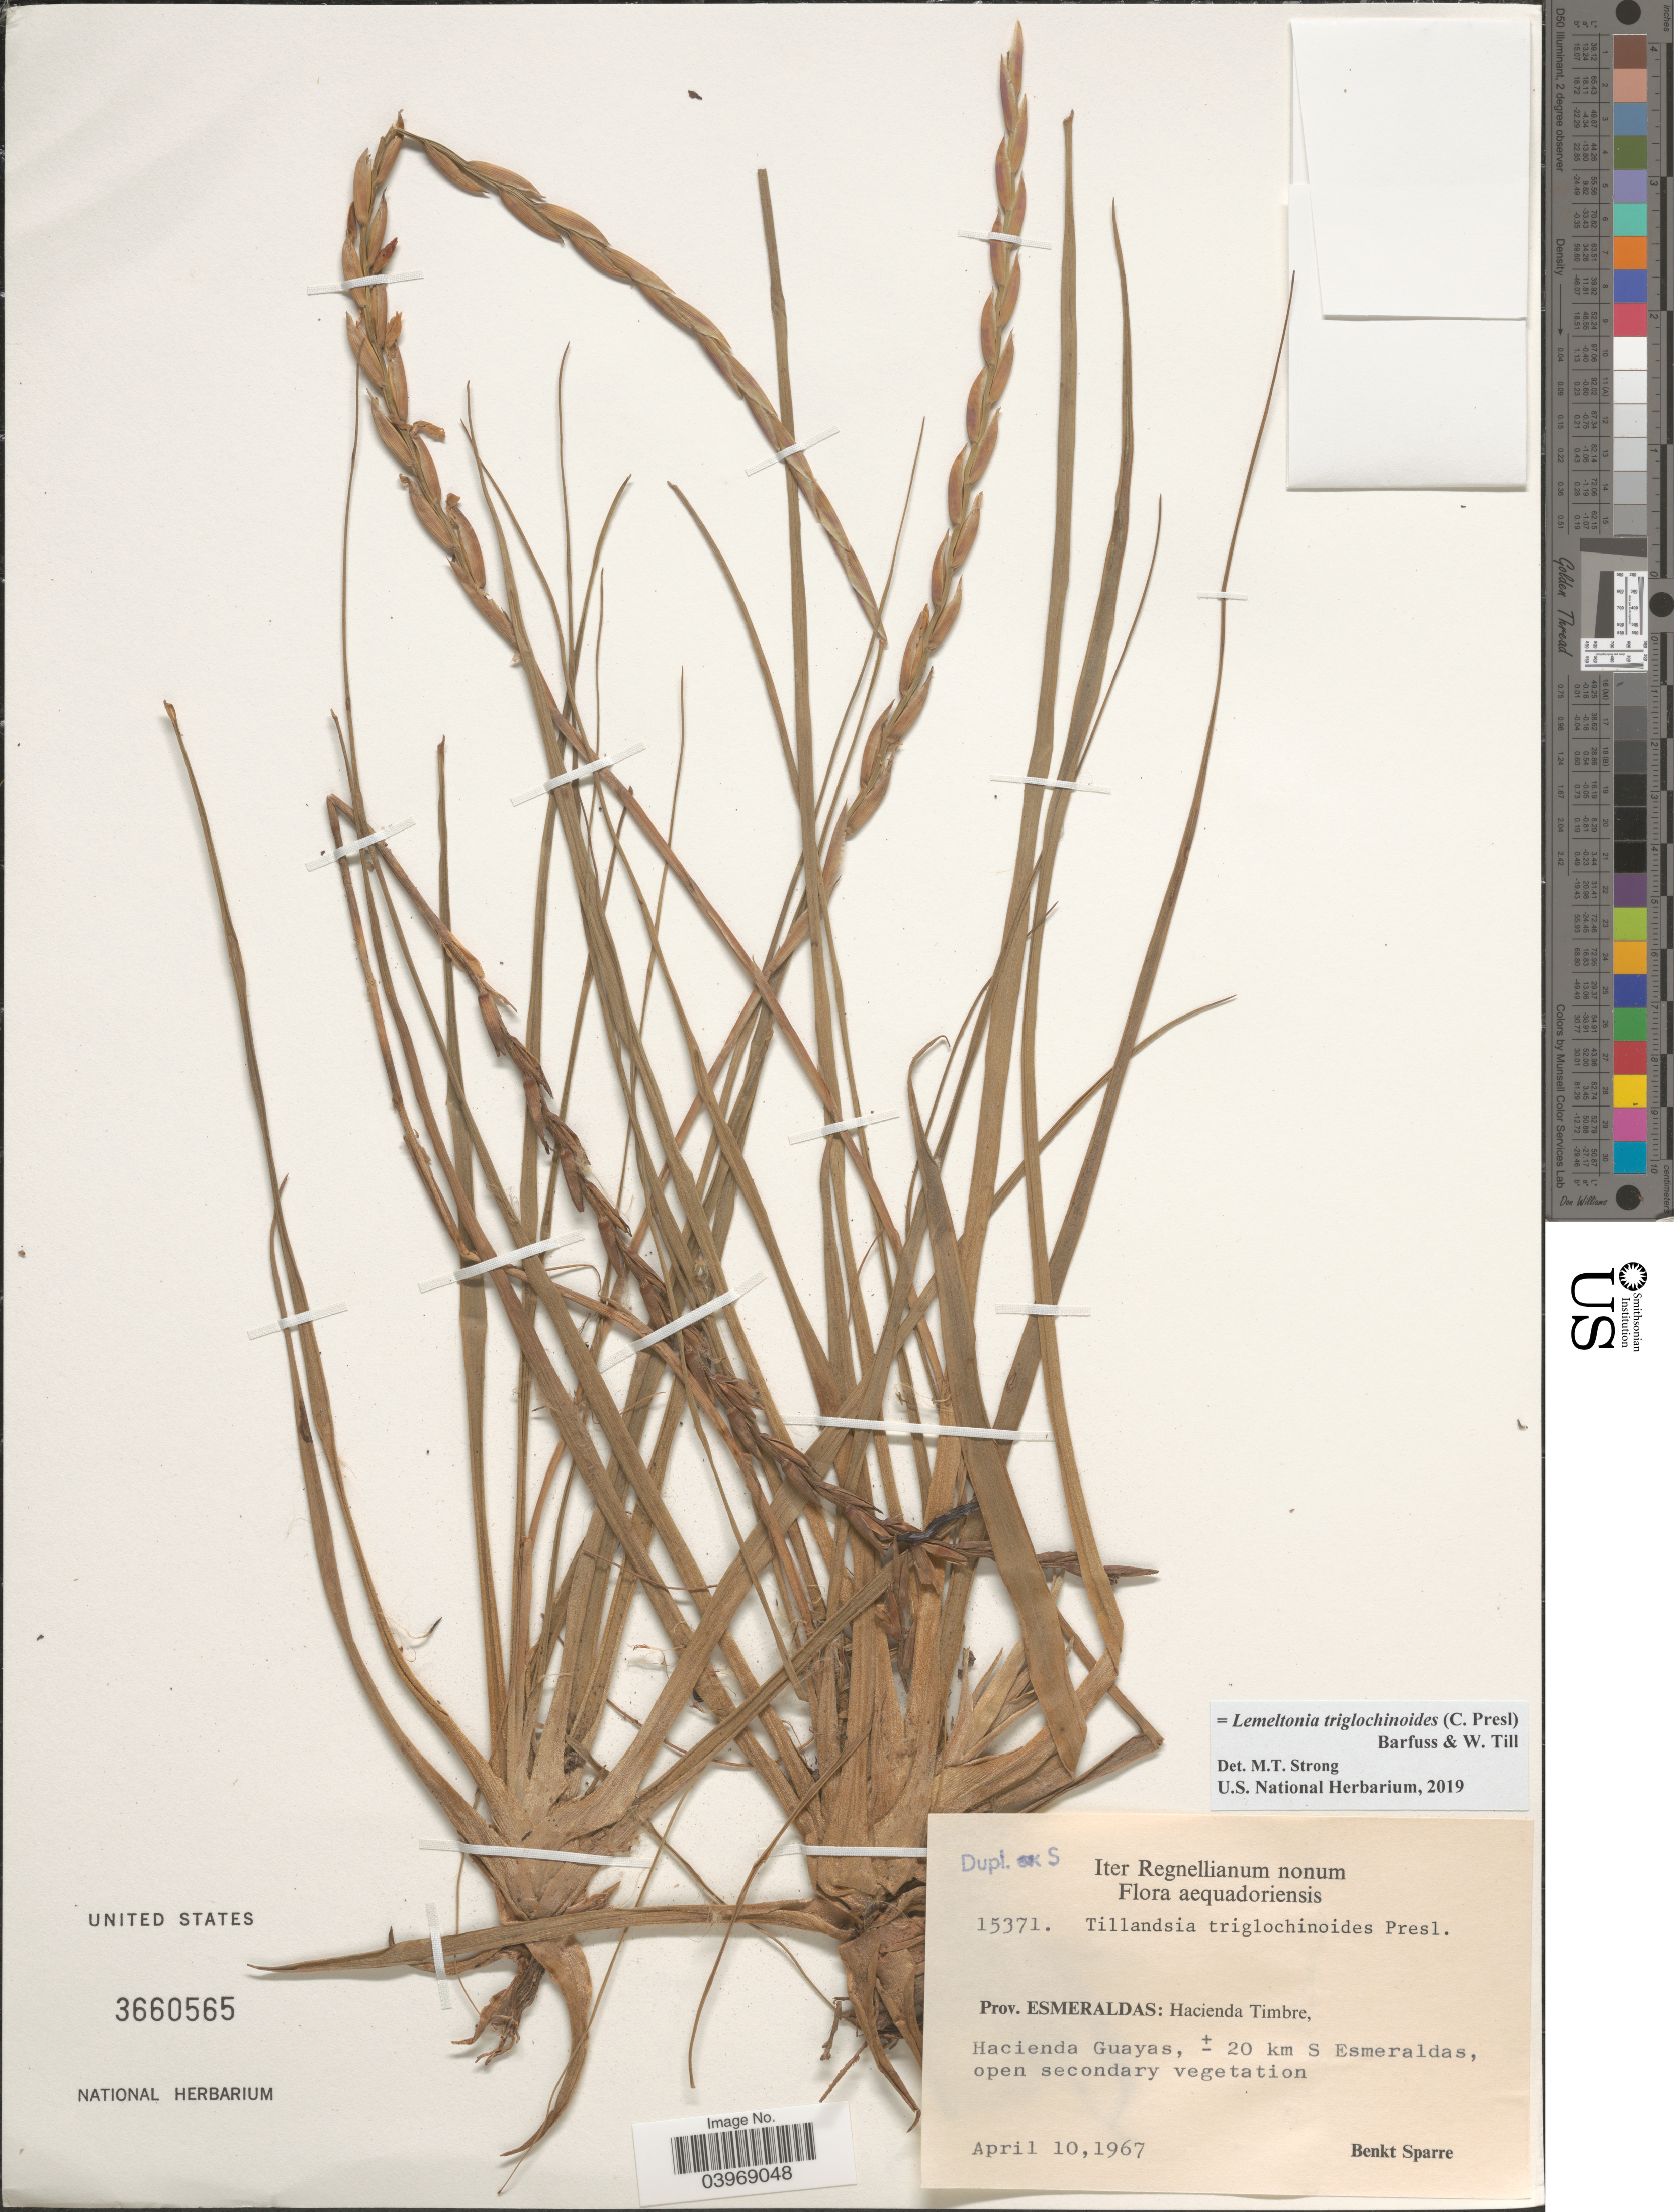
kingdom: Plantae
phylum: Tracheophyta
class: Liliopsida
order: Poales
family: Bromeliaceae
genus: Lemeltonia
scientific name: Lemeltonia triglochinoides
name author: (C. Presl) Barfuss & W. Till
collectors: B. Sparre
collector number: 15371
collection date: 1967-04-10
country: Ecuador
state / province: Esmeraldas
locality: Hacienda Timbre, Hacienda Guayas, ± 20 km S Esmeraldas.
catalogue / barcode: US 3660565